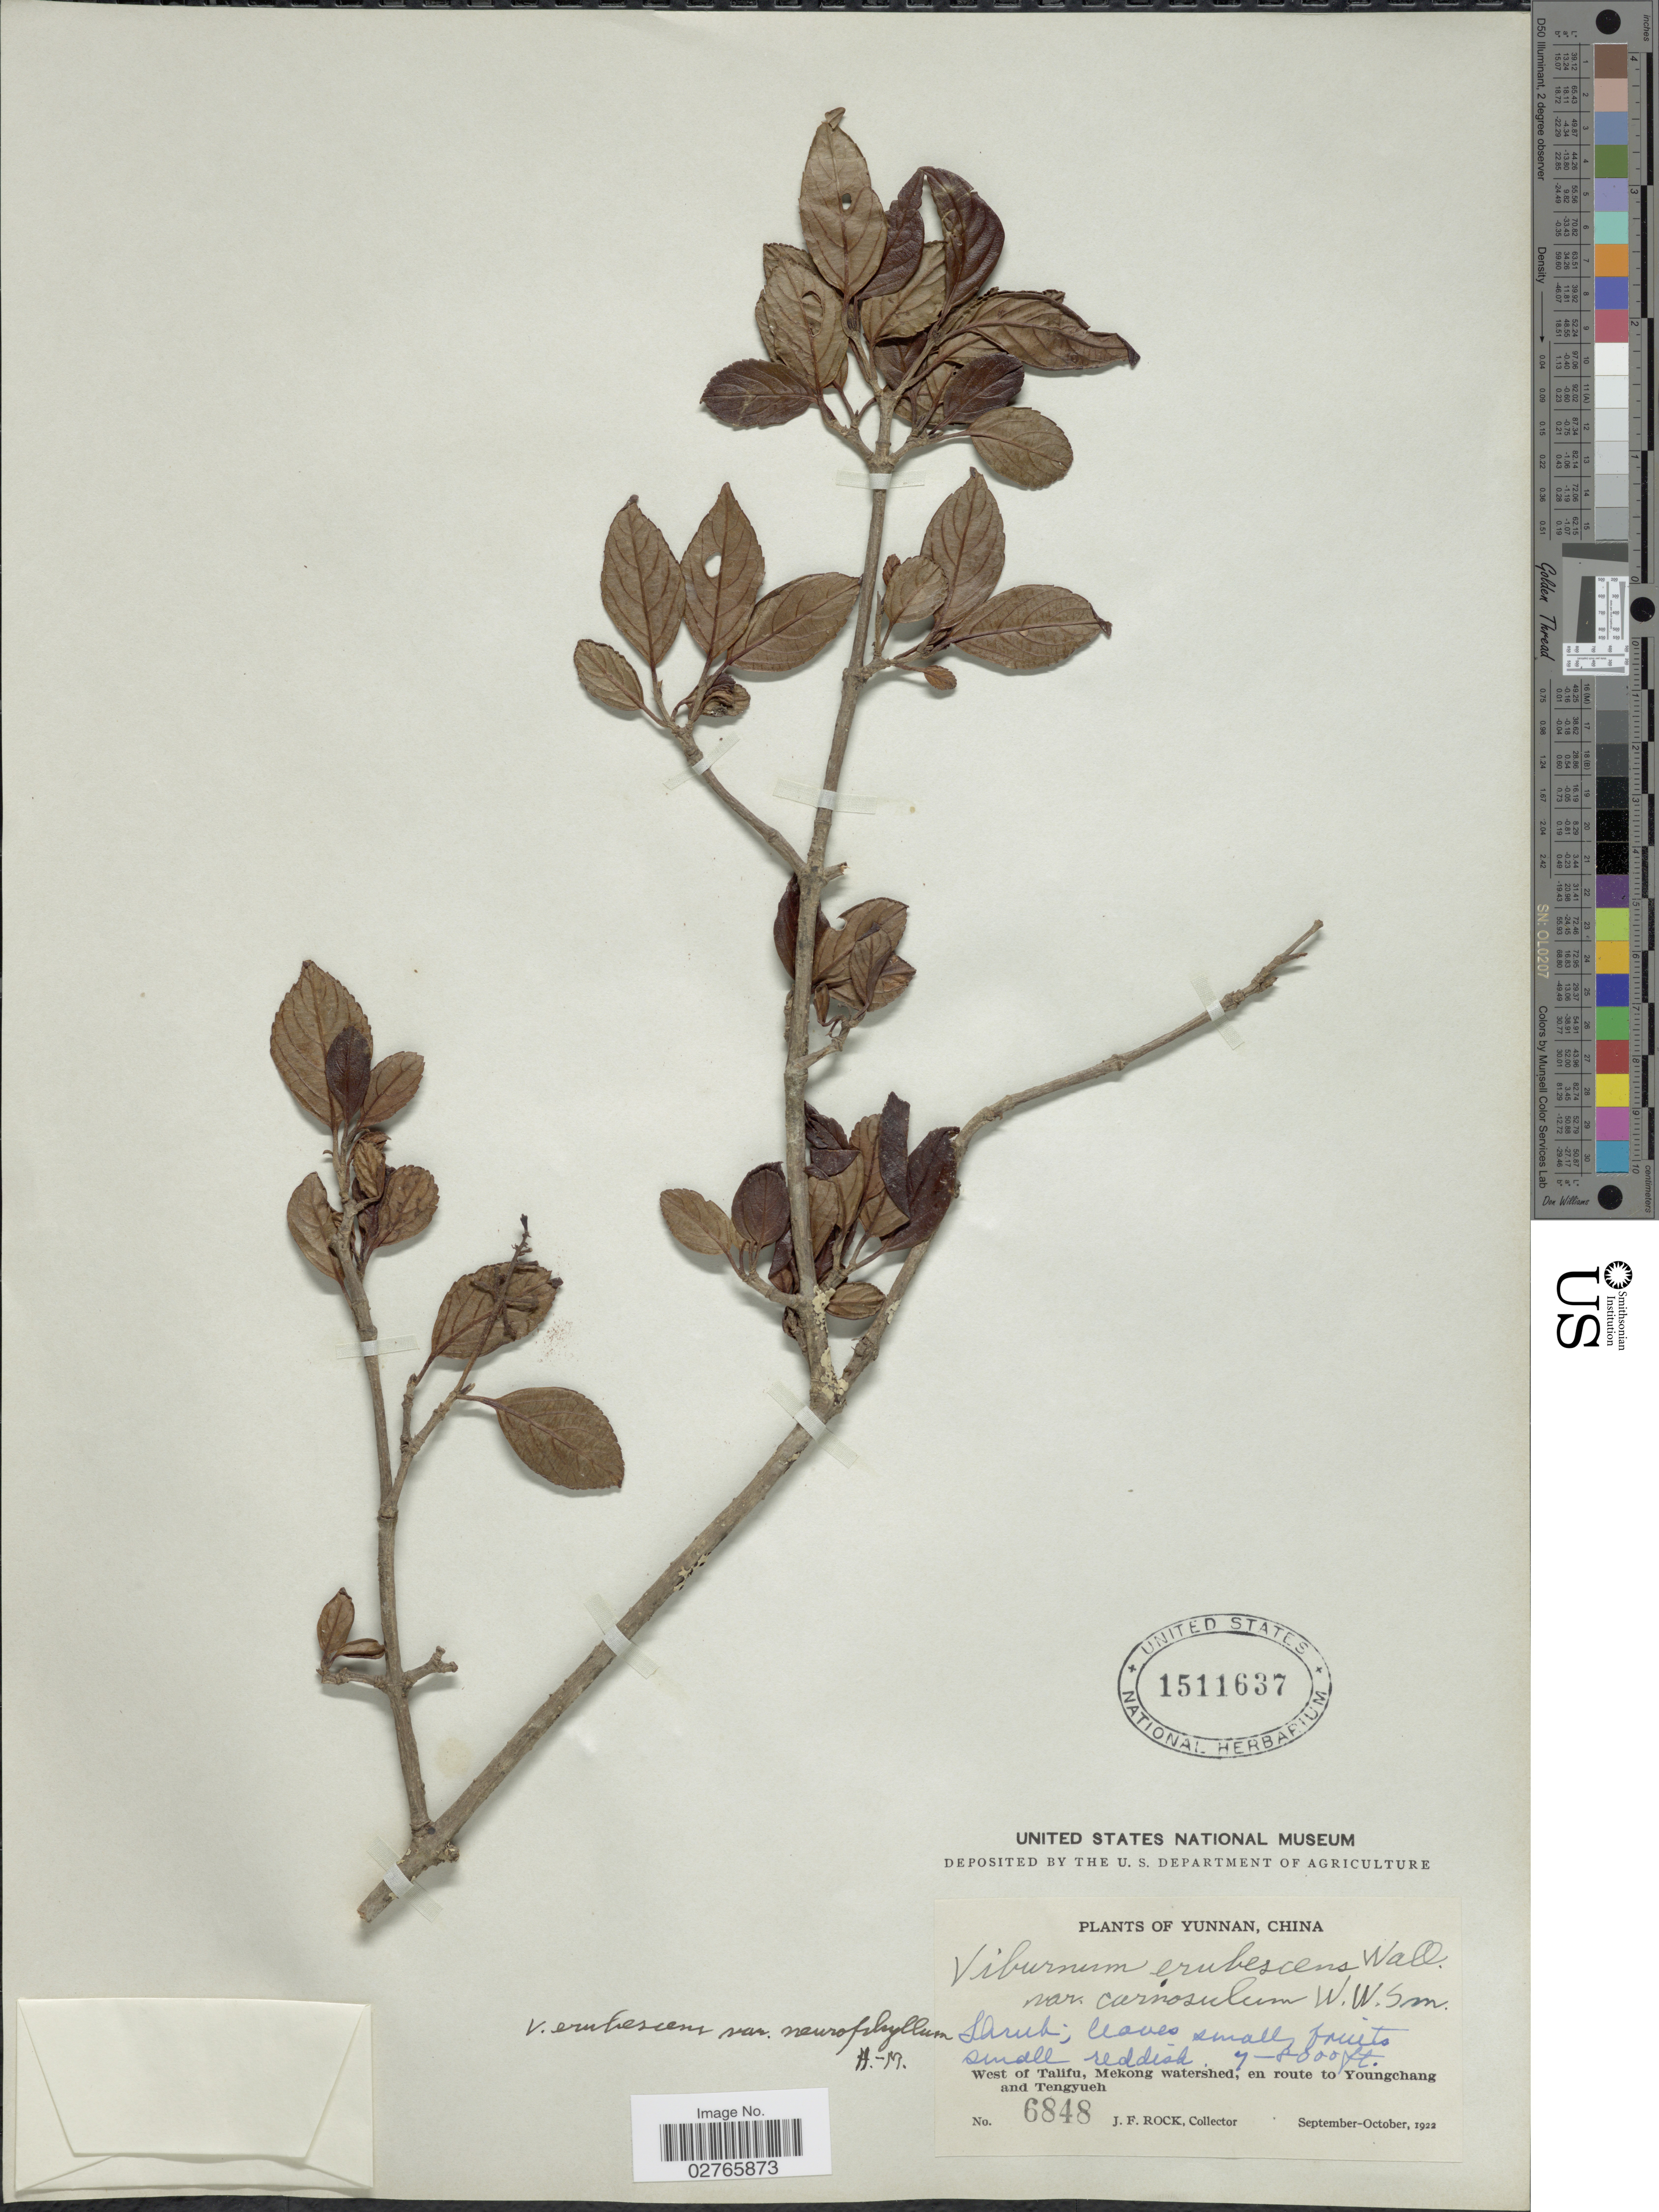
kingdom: Plantae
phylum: Tracheophyta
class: Magnoliopsida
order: Dipsacales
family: Viburnaceae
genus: Viburnum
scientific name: Viburnum erubescens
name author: Wall.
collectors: J. Rock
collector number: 6848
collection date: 1922-09/1922-10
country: China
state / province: Yunnan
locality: West of Talifu, Mekong watershed, en route to Youngchang and Tengyueh.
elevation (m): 2134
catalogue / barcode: US 1511637